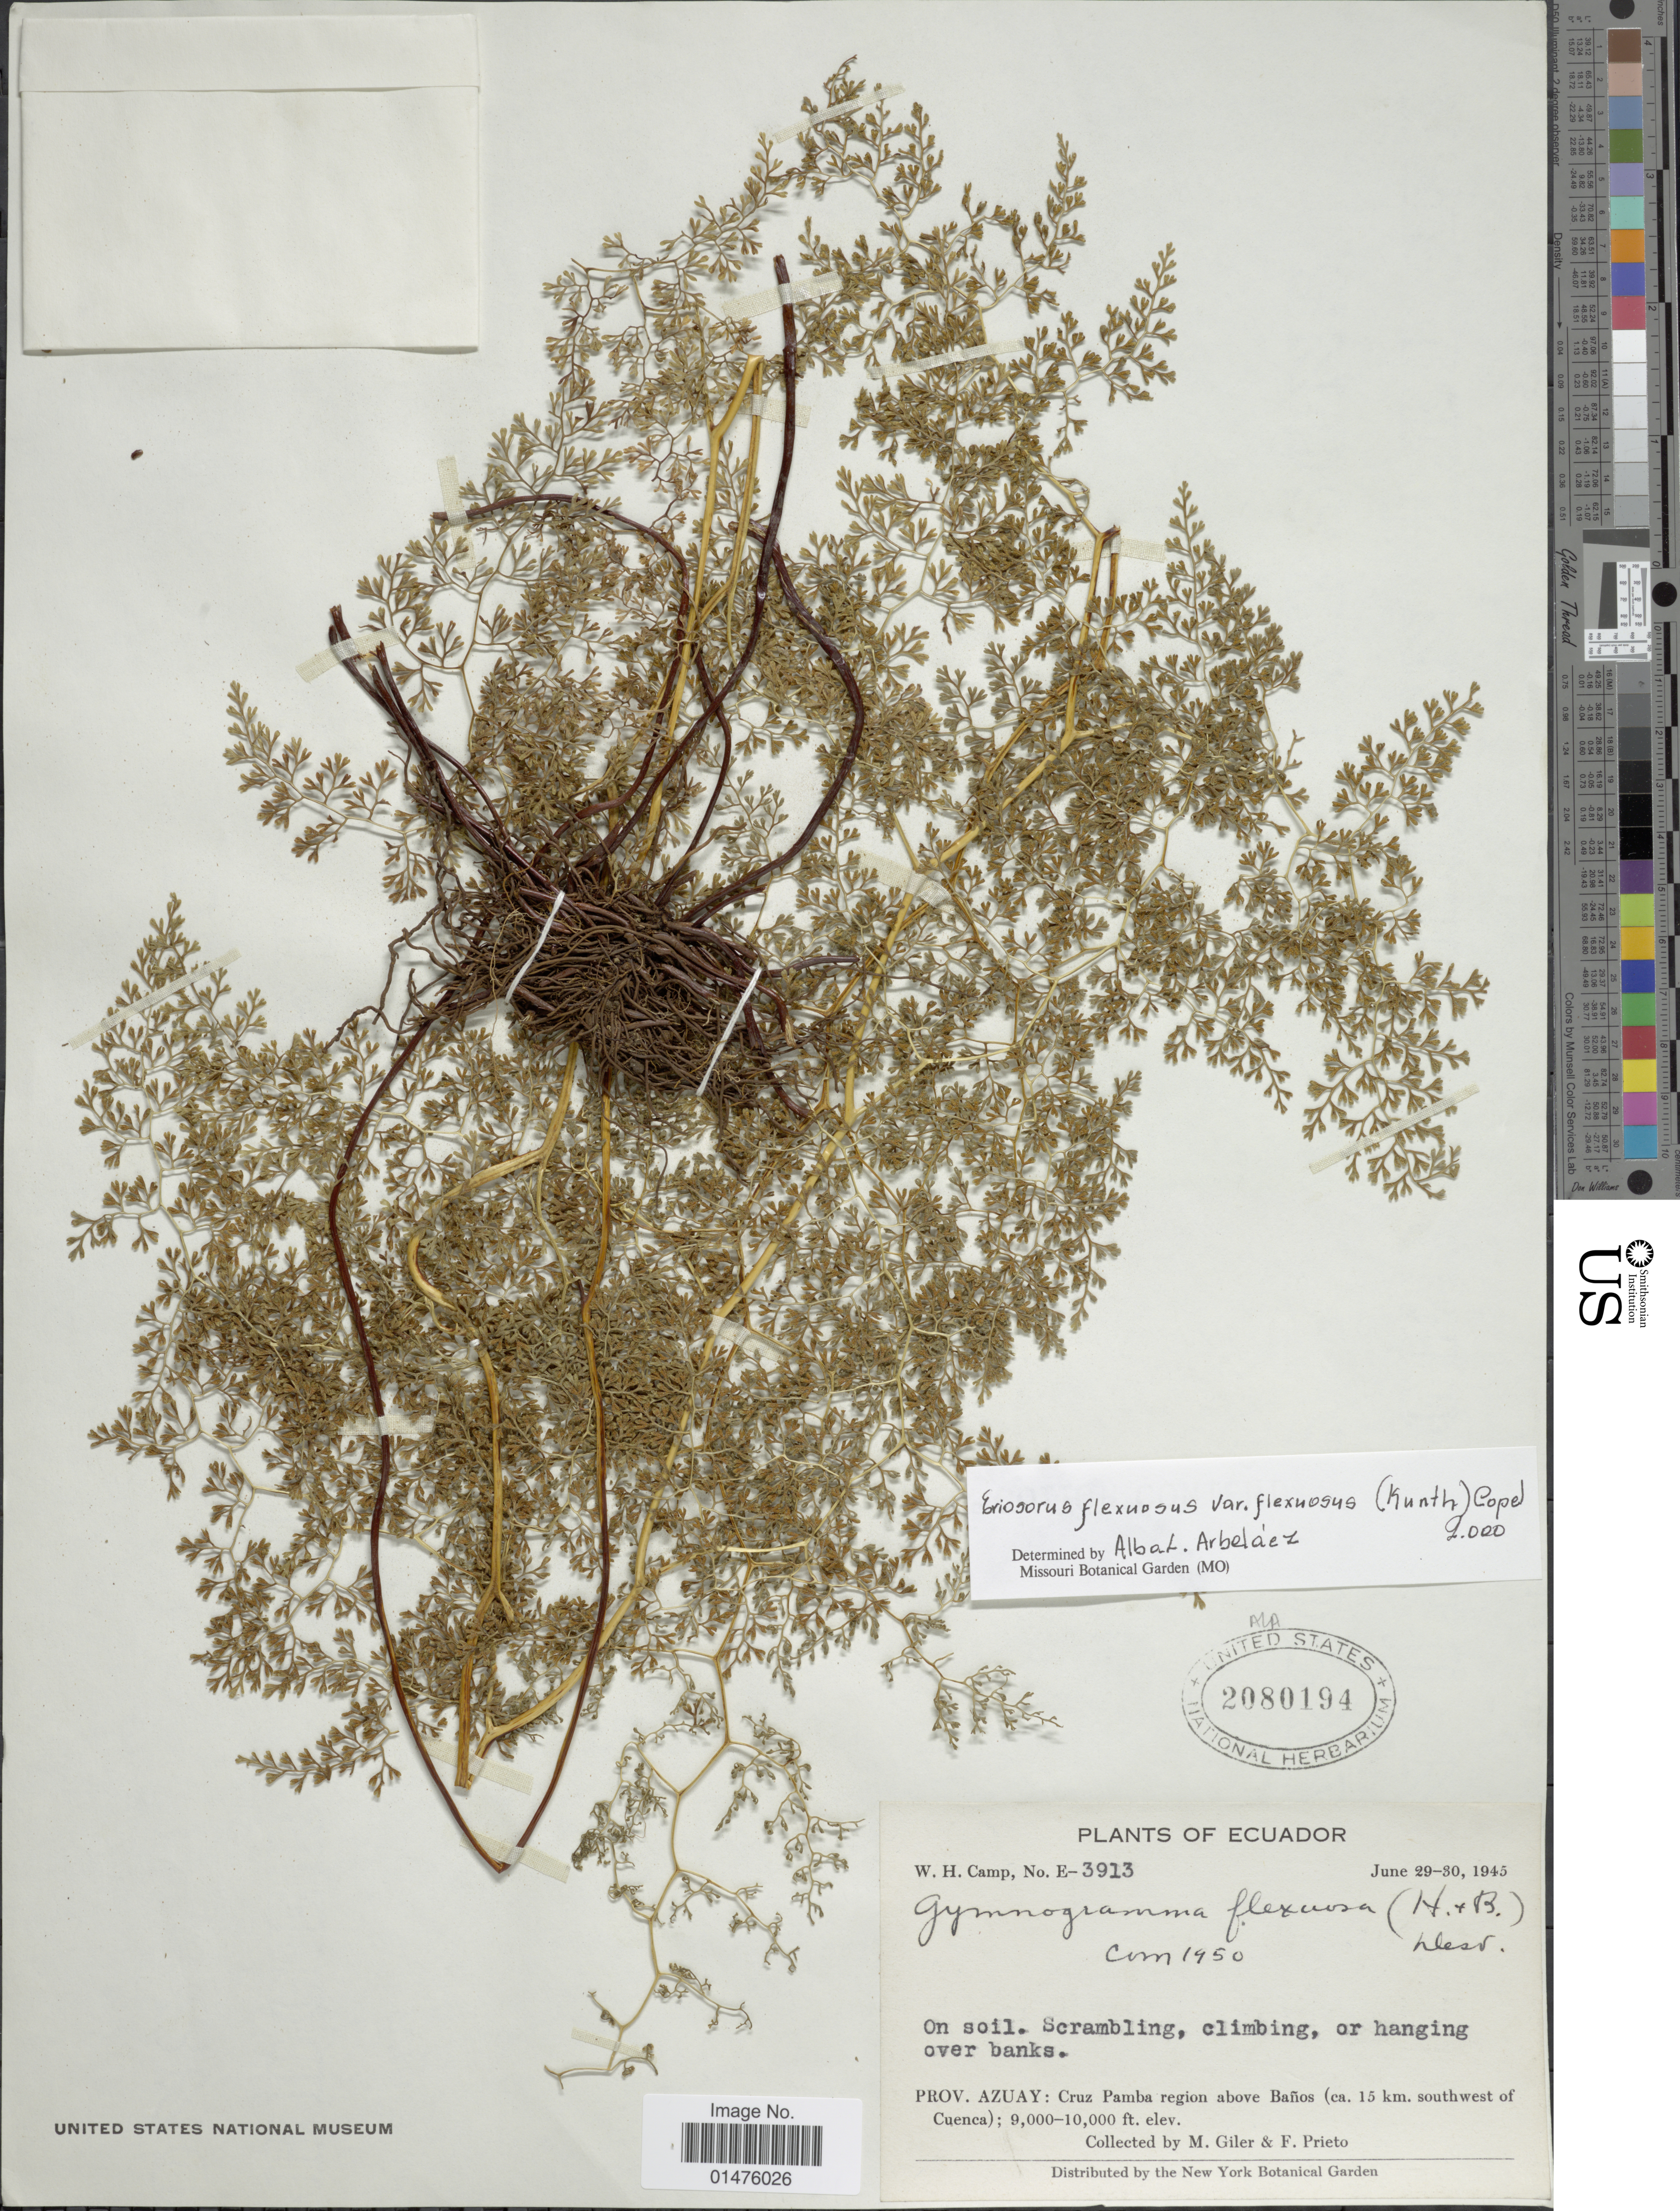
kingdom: Plantae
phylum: Tracheophyta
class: Polypodiopsida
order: Polypodiales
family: Pteridaceae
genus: Jamesonia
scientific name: Jamesonia flexuosa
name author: (Humb. & Bonpl.) Christenh.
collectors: W. H. Camp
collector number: E-3913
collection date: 1945-06-29/1945-06-30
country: Ecuador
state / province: Azuay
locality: Cruz Pamba region above Baños (ca. 15 km southwest of Cuenca)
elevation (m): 2743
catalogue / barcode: US 2080194